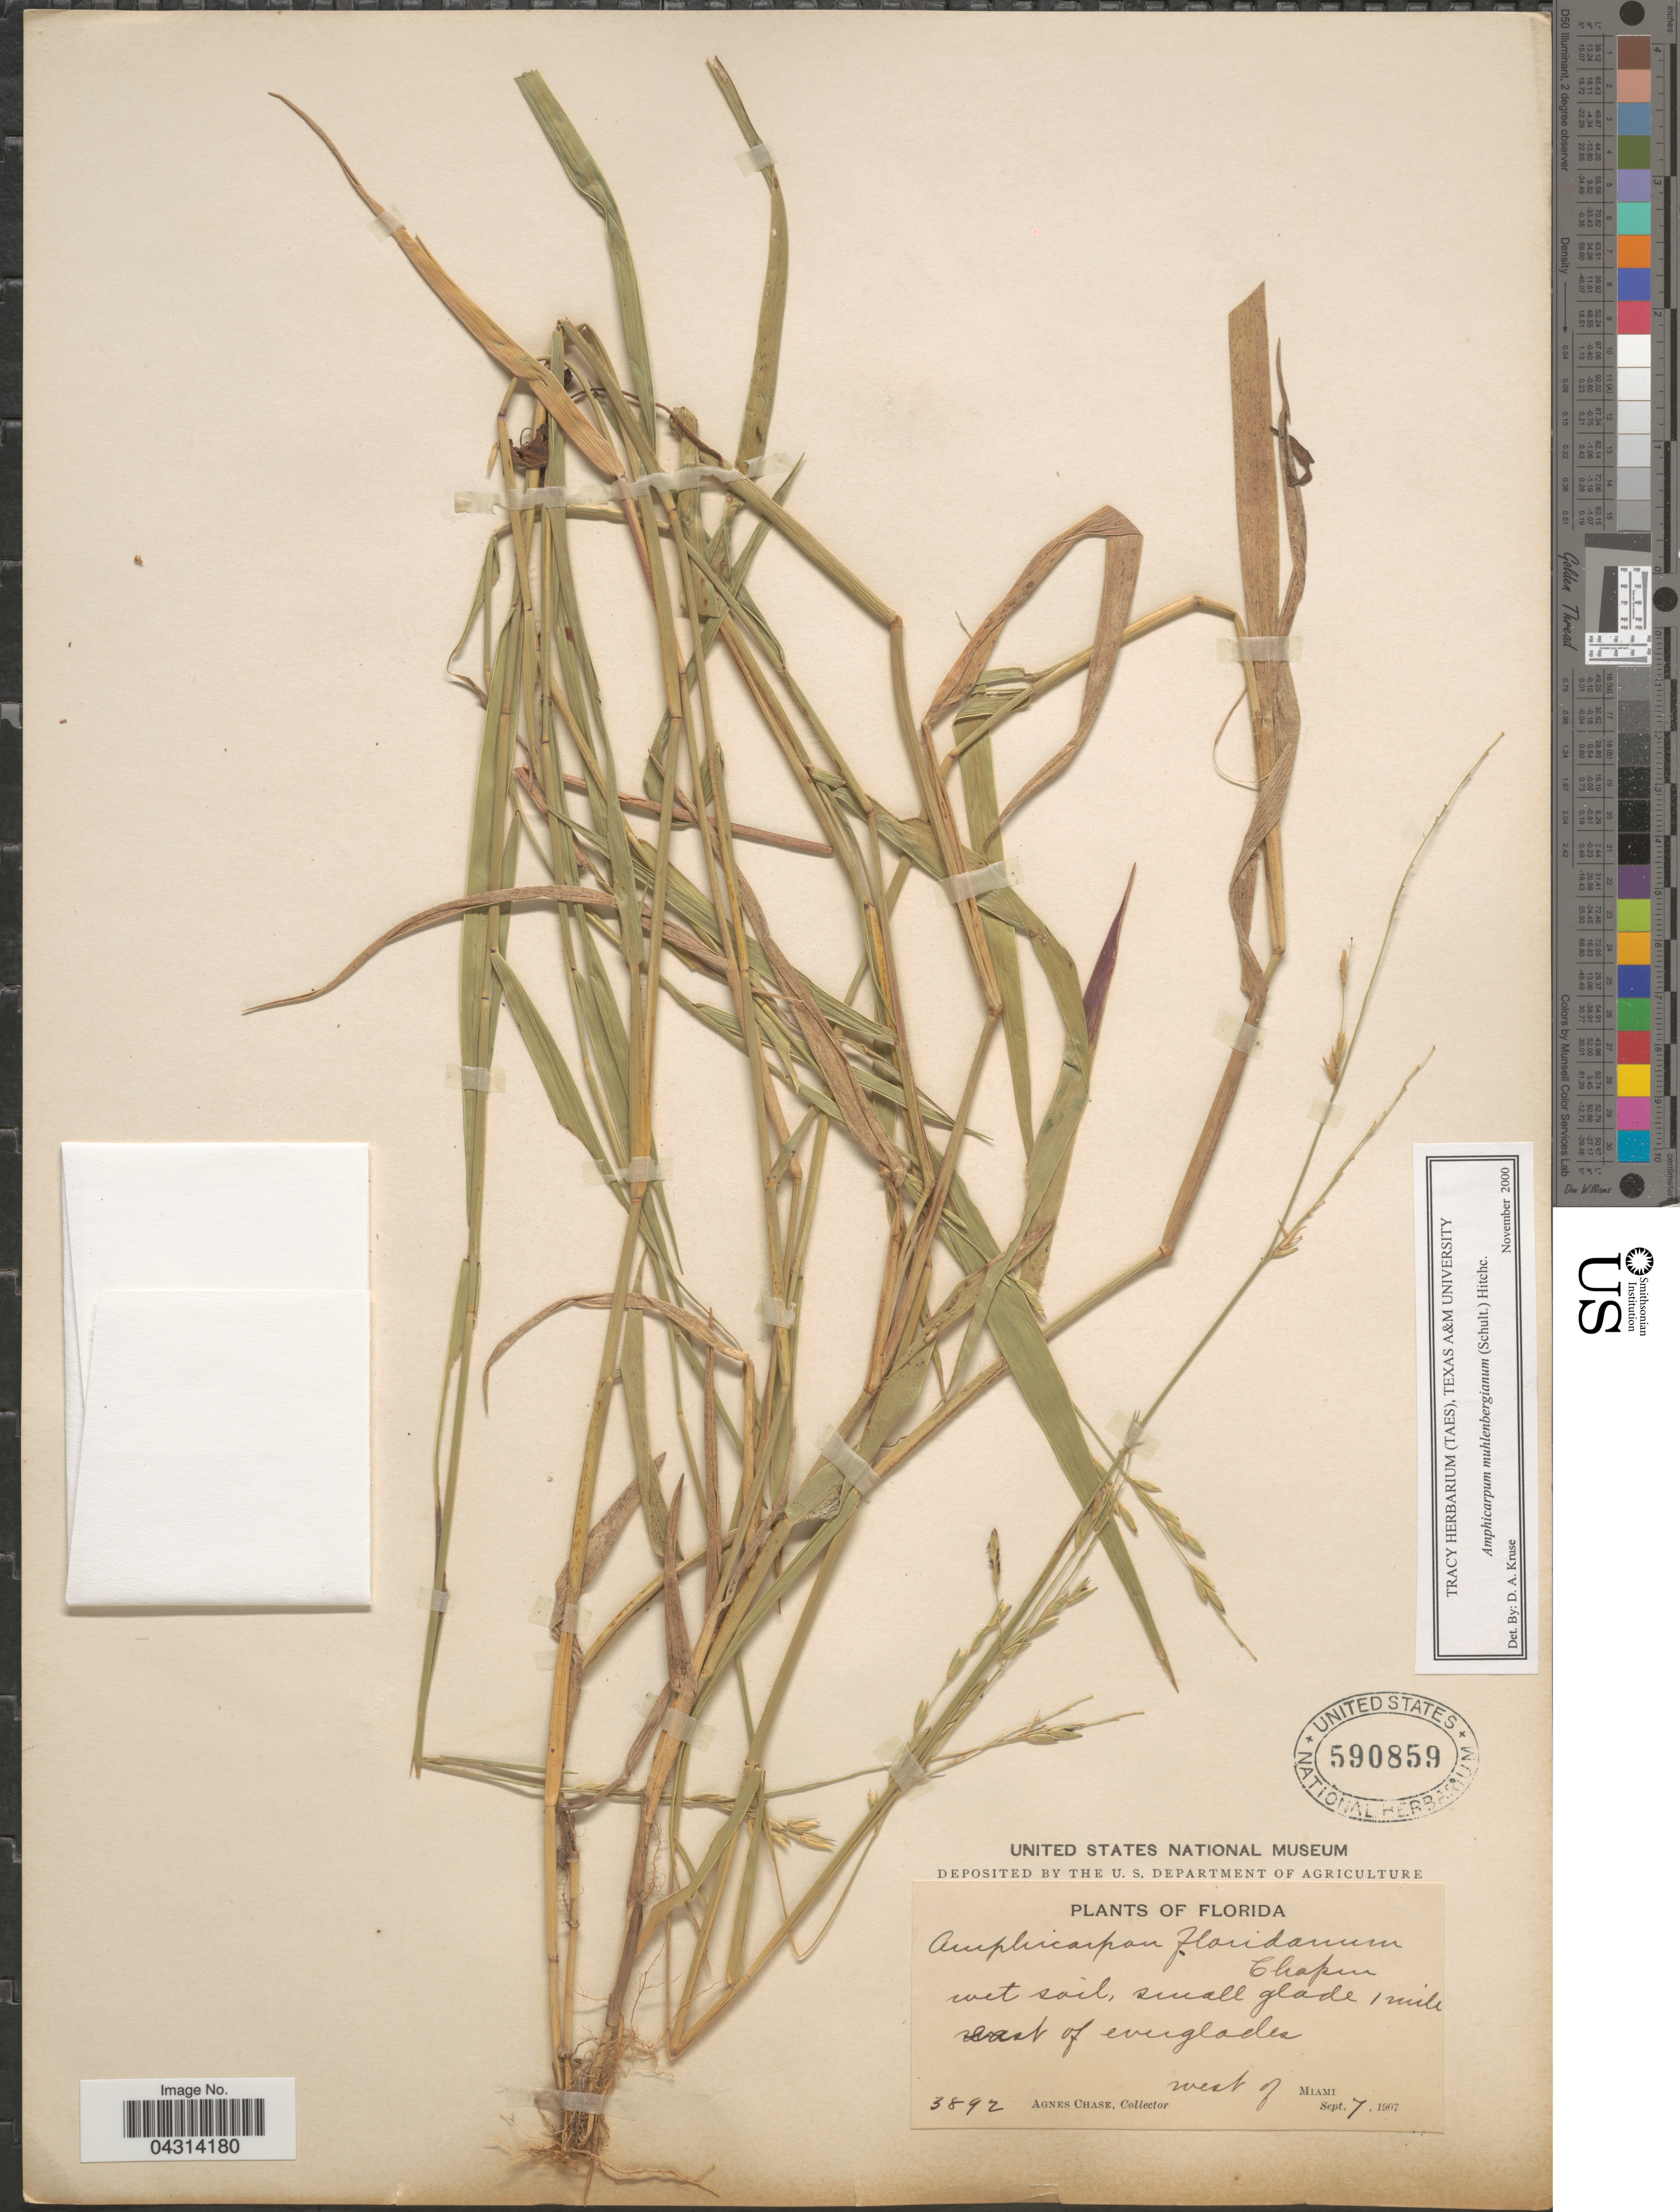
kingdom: Plantae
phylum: Tracheophyta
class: Liliopsida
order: Poales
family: Poaceae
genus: Amphicarpum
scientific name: Amphicarpum muhlenbergianum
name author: (Schult.) Hitchc.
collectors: A. Chase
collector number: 3892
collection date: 1907-09-07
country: United States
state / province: Florida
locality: Wet soil, small glade 1 mile east of everglades. West of Miami.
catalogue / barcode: US 590859